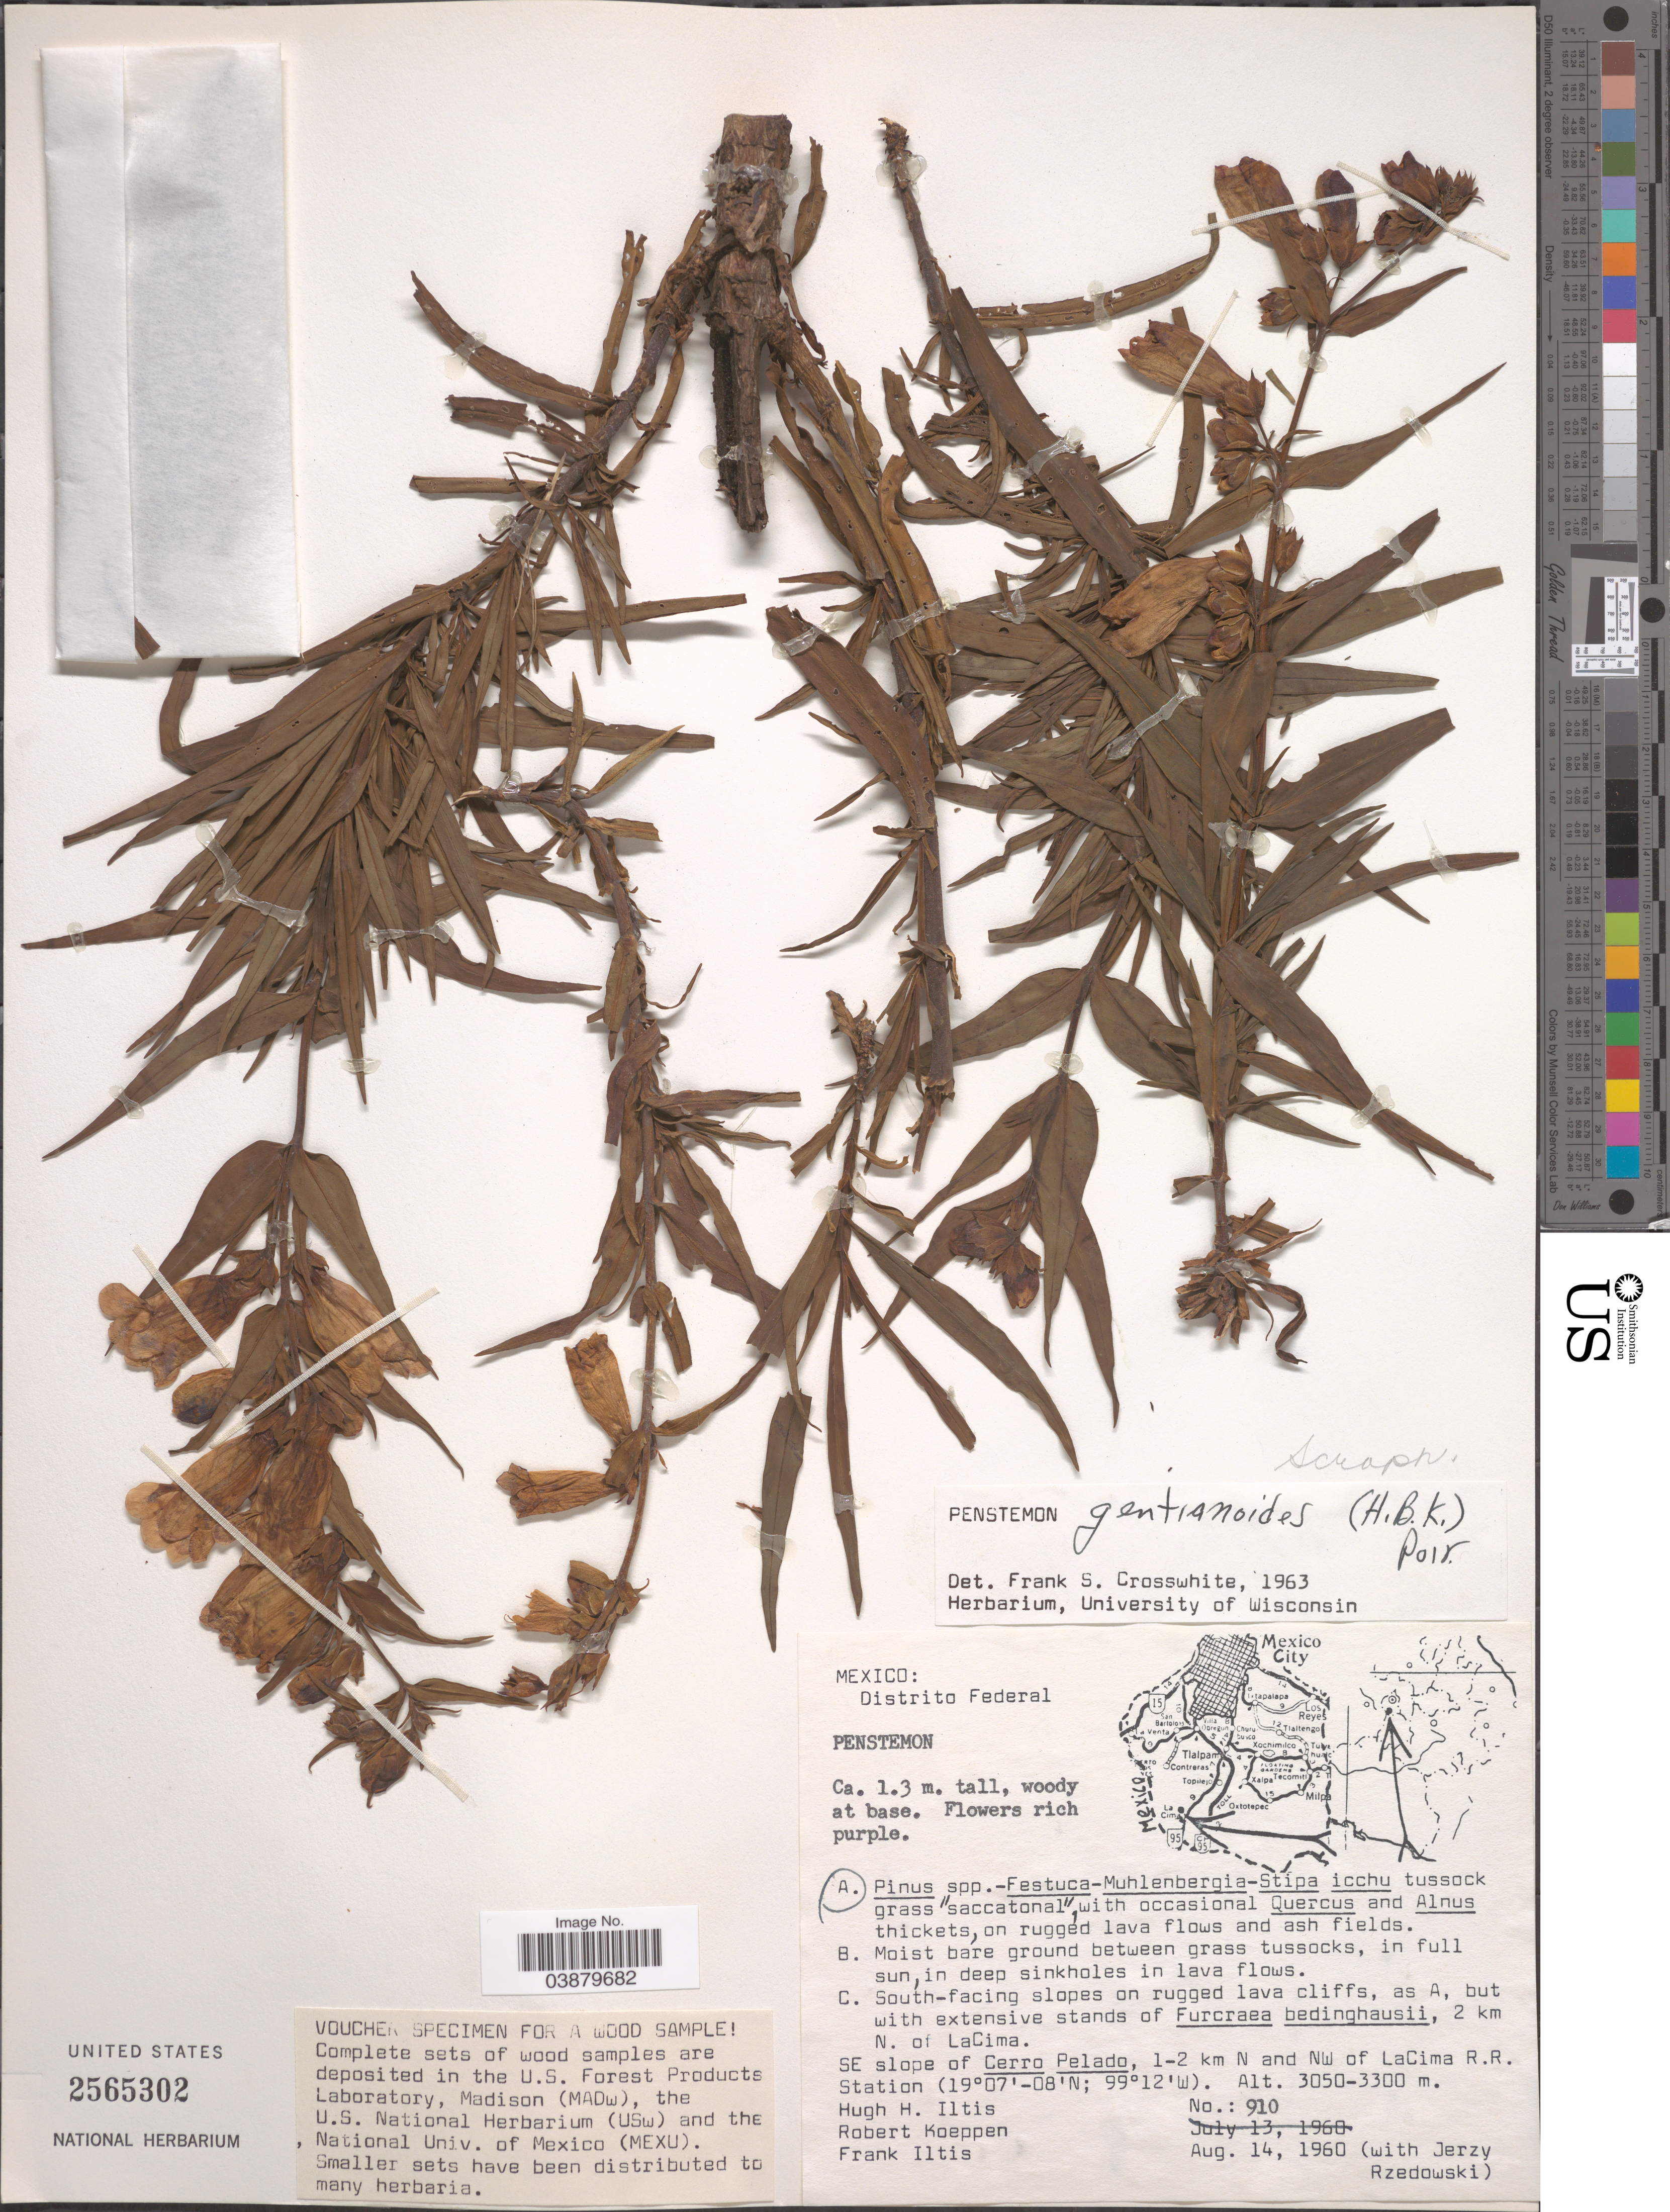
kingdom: Plantae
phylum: Tracheophyta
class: Magnoliopsida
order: Lamiales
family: Plantaginaceae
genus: Penstemon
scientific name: Penstemon gentianoides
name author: (Kunth) Poir.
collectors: H. H. Iltis, R. C. Koeppen, F. S. Iltis & J. Rzedowski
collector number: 910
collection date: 1960-08-14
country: Mexico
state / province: Distrito Federal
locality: SE slope of Cerro Pelado, 1-2 km N and NW of LaCima R.R. Station.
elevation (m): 3050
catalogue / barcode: US 2565302